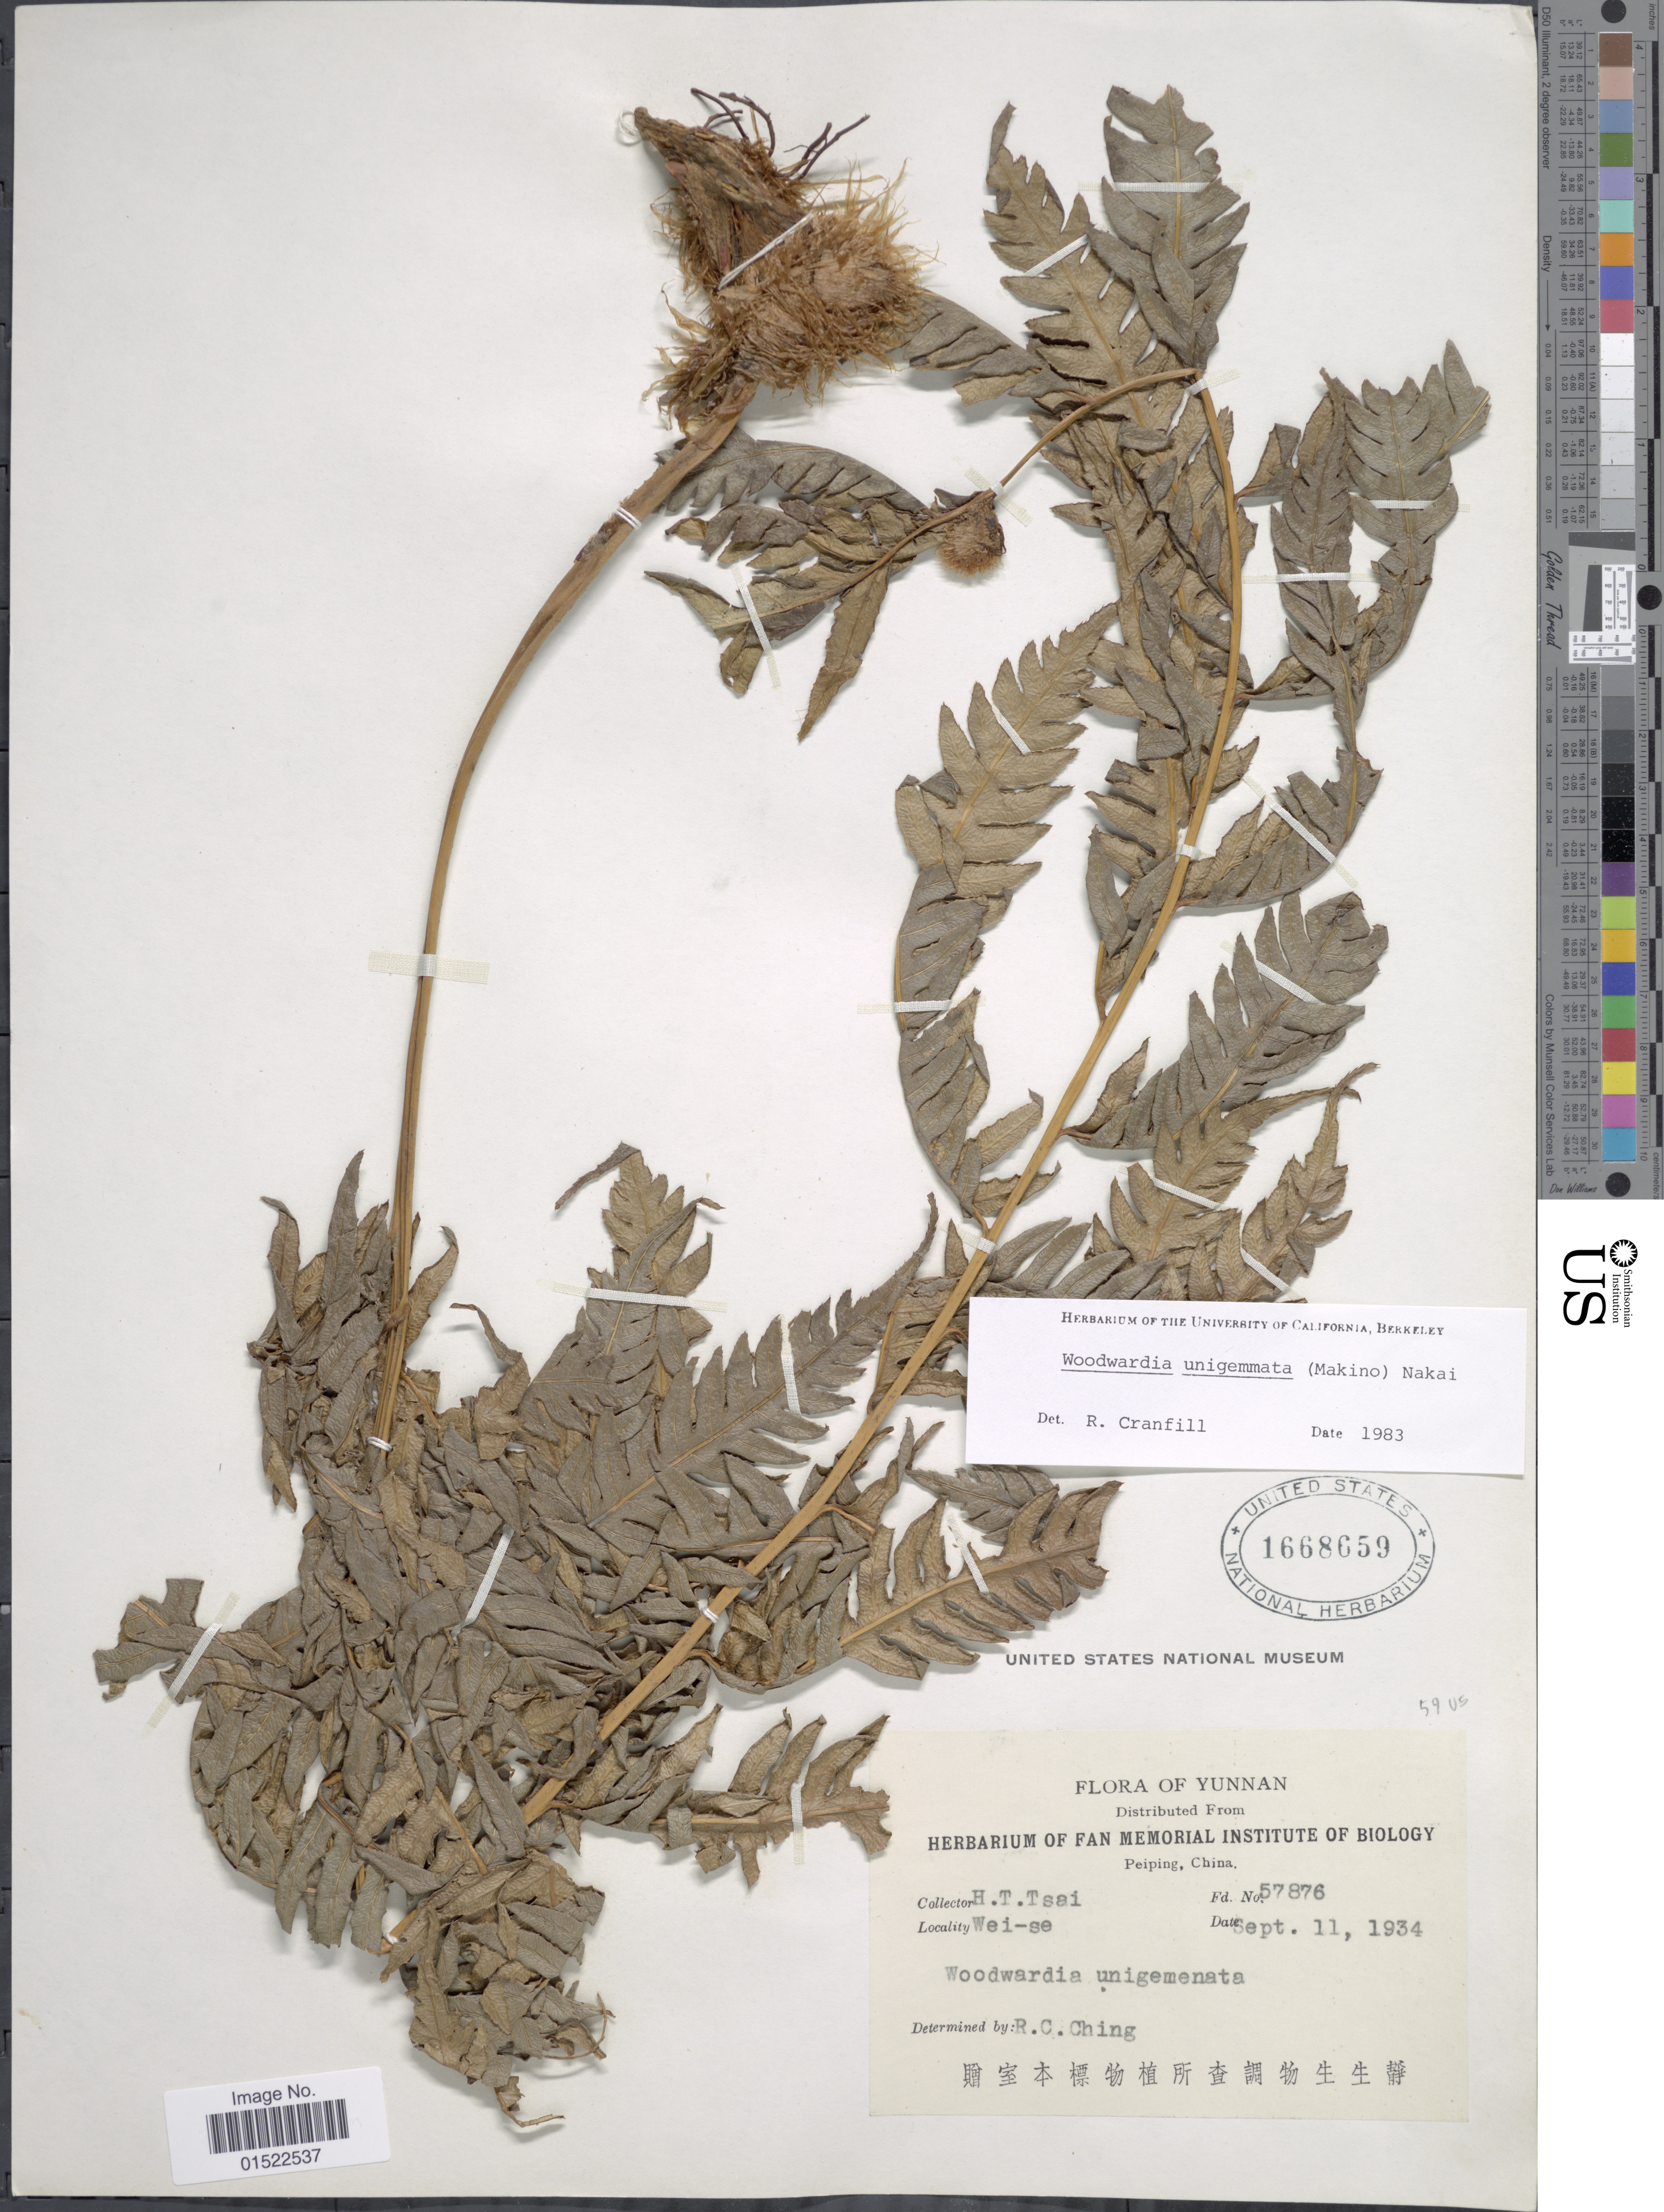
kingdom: Plantae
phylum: Tracheophyta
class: Polypodiopsida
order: Polypodiales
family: Blechnaceae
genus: Woodwardia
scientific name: Woodwardia unigemmata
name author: (Makino) Nakai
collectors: H. Tsai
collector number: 57876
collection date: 1934-09-11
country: China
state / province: Yunnan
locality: Peiping, Wei-se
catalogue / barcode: US 1668659